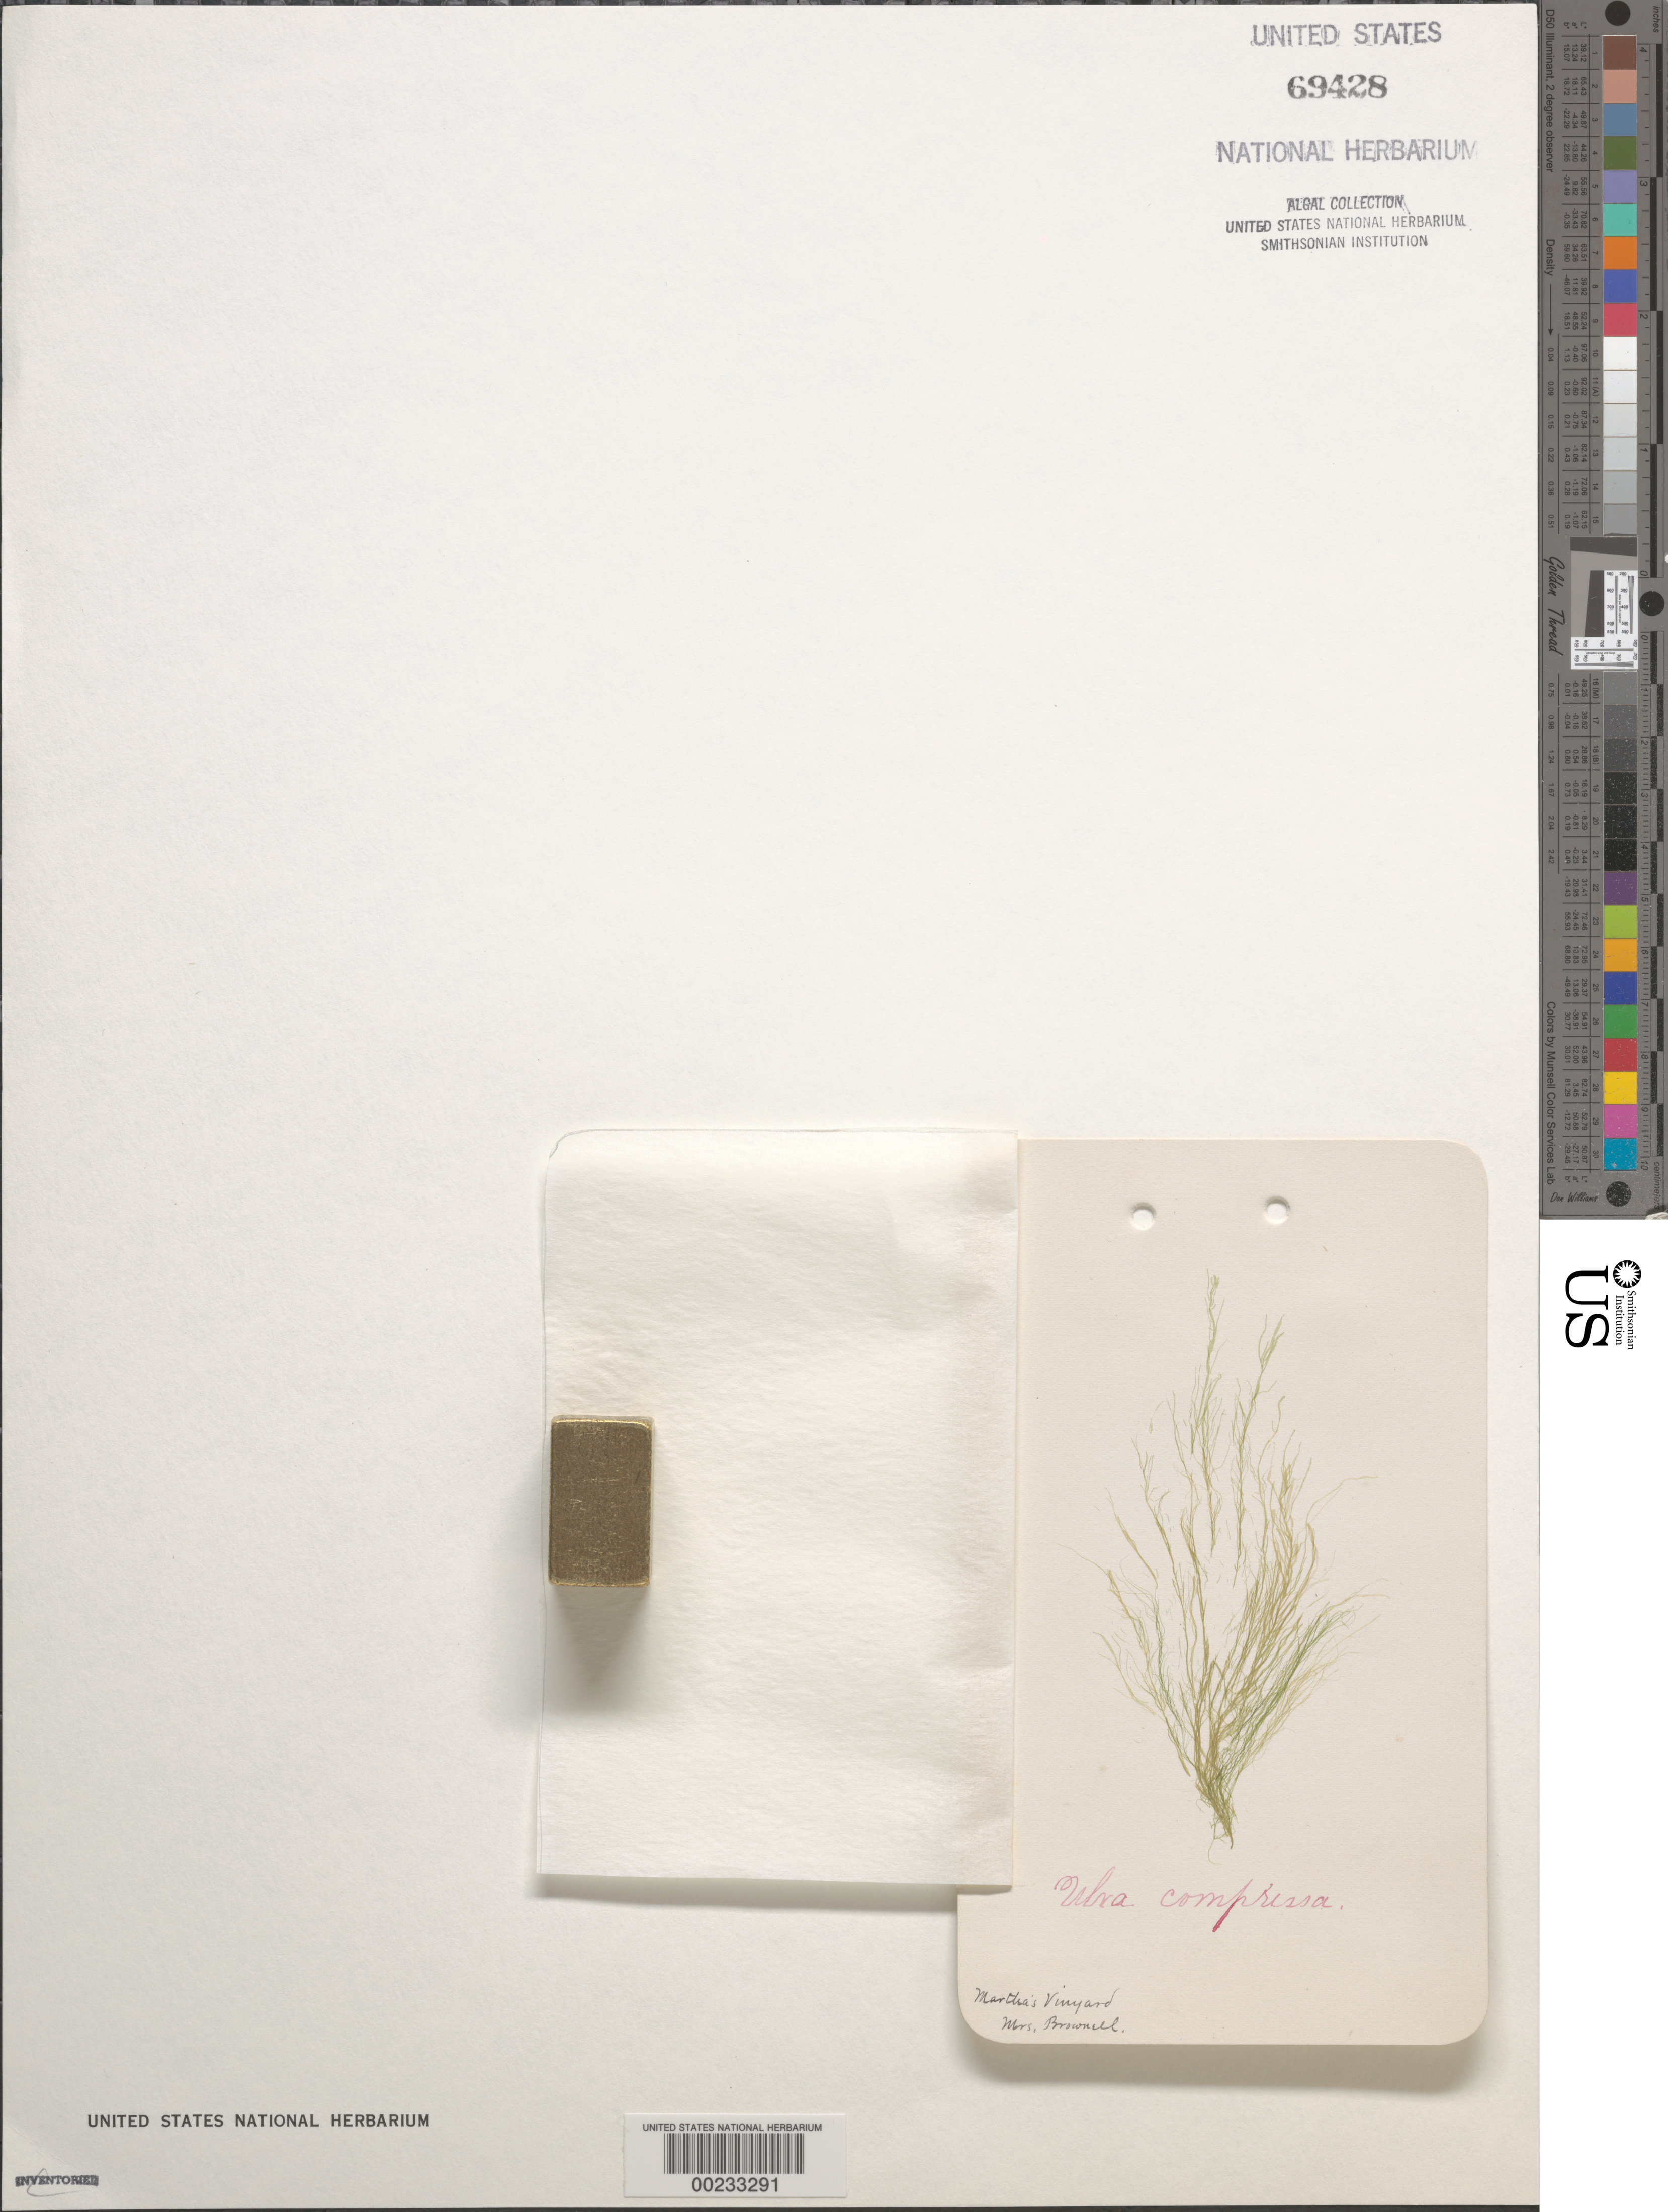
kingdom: Plantae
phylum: Chlorophyta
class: Ulvophyceae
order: Ulvales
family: Ulvaceae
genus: Ulva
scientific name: Ulva prolifera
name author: O.F. Müller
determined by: Algae name updating Project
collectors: Brownell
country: United States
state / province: Massachusetts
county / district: Dukes County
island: Martha's Vineyard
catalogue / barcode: US 69428